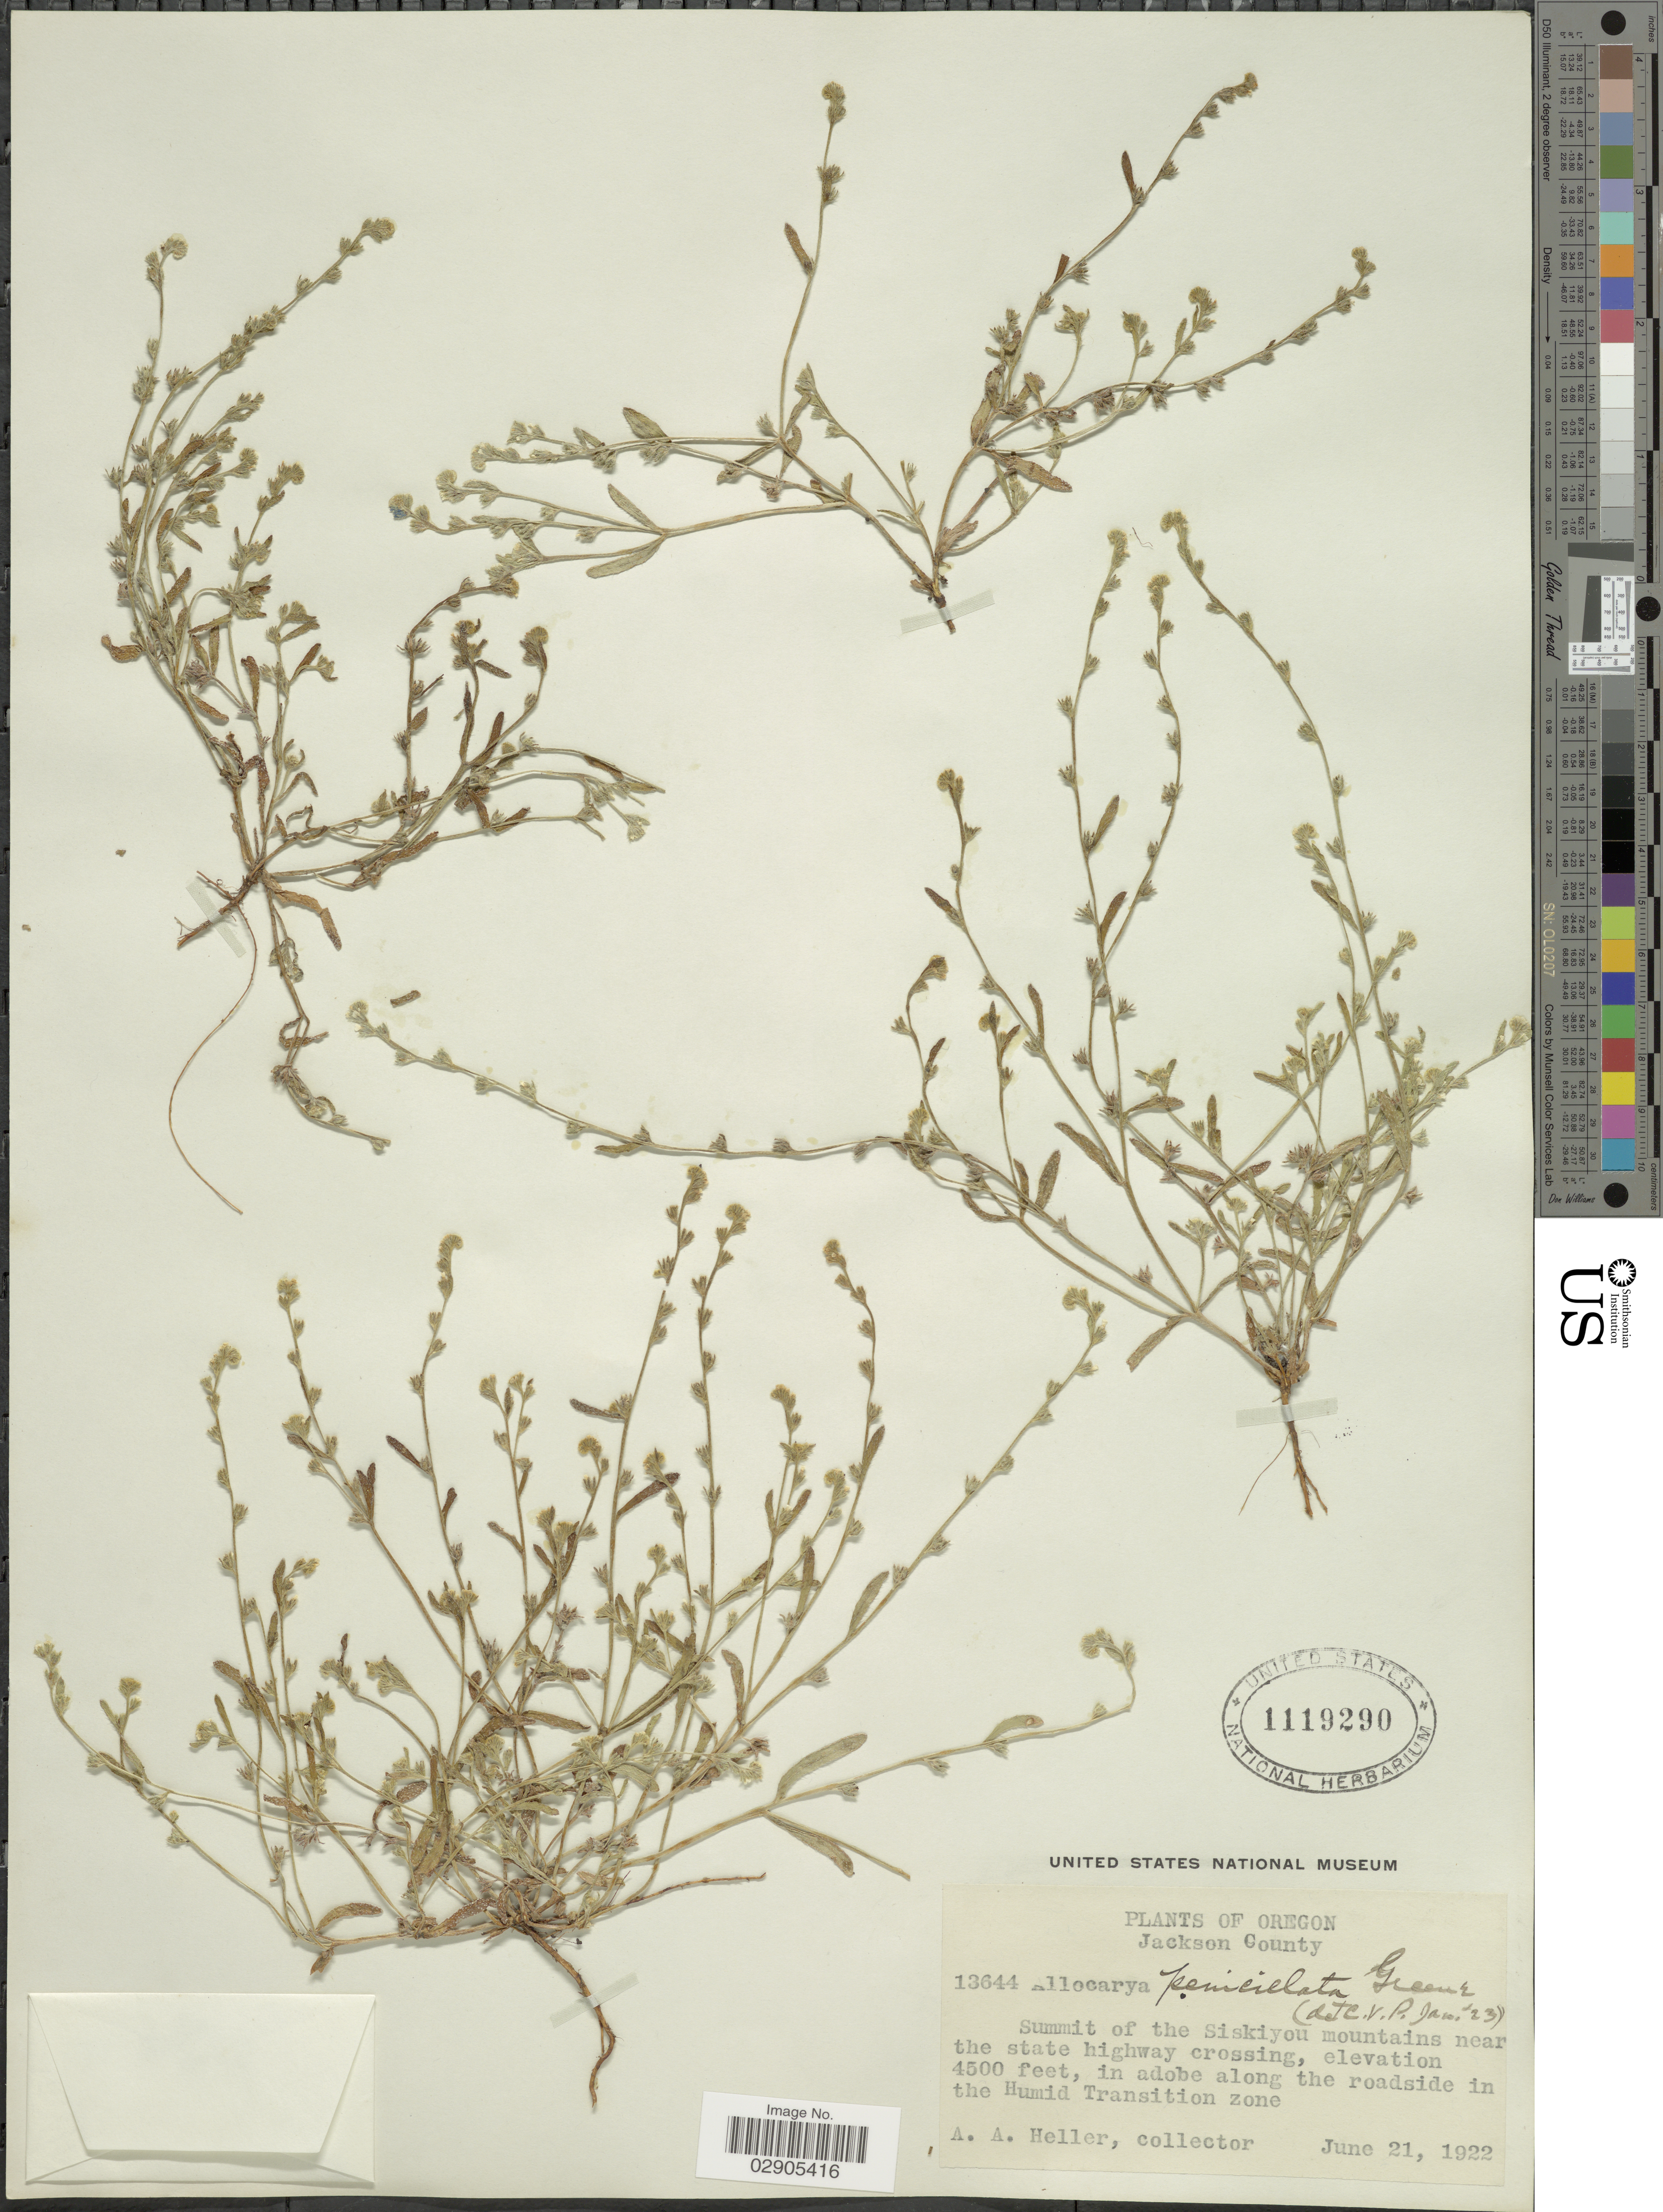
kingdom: Plantae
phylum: Tracheophyta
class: Magnoliopsida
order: Boraginales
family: Boraginaceae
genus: Allocarya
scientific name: Allocarya penicillata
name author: Greene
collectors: A. A. Heller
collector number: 13644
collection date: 1922-06-21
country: United States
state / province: Oregon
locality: Jackson County. Summit of the Siskiyou mountains near the state highway crossing, in adobe along the roadside in the Humid Transition zone.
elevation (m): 1372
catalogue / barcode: US 1119290